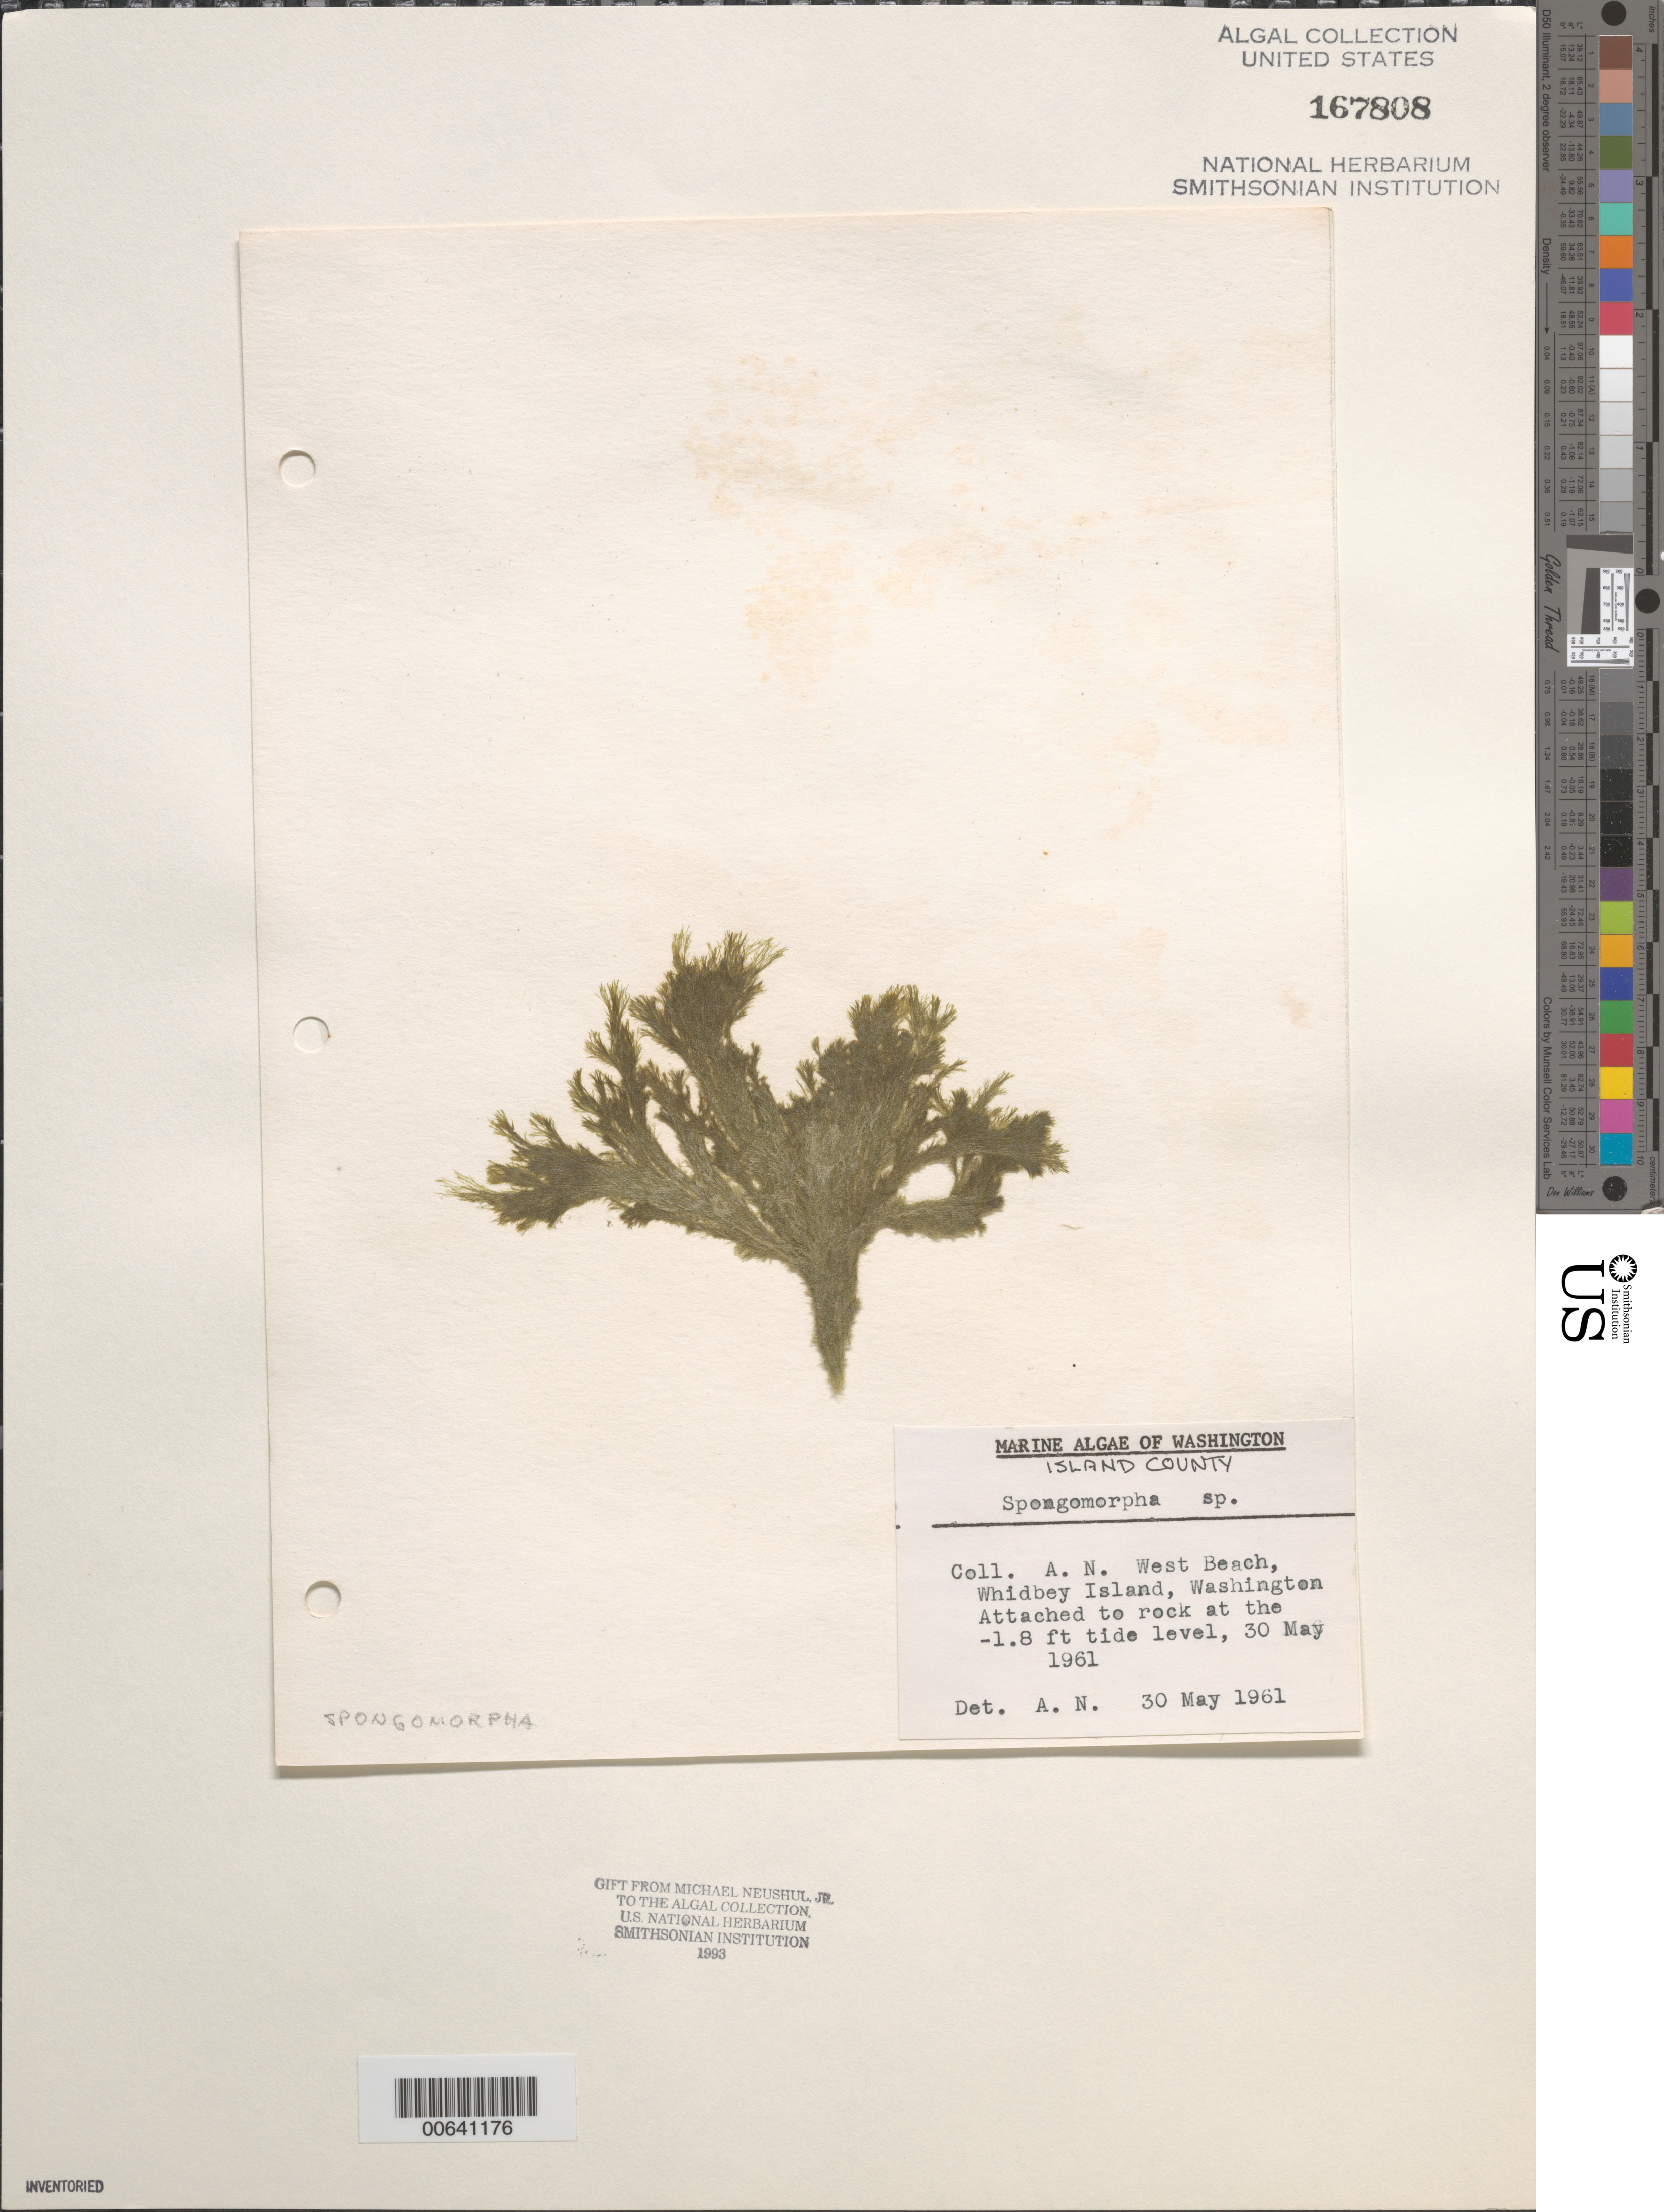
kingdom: Plantae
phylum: Chlorophyta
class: Ulvophyceae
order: Ulotrichales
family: Ulotrichaceae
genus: Spongomorpha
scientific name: Spongomorpha sp.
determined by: N., A.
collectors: A. N.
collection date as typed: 30 May 1961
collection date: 1961-05-30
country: United States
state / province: Washington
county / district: Island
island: Whidbey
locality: West Beach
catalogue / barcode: US 167808